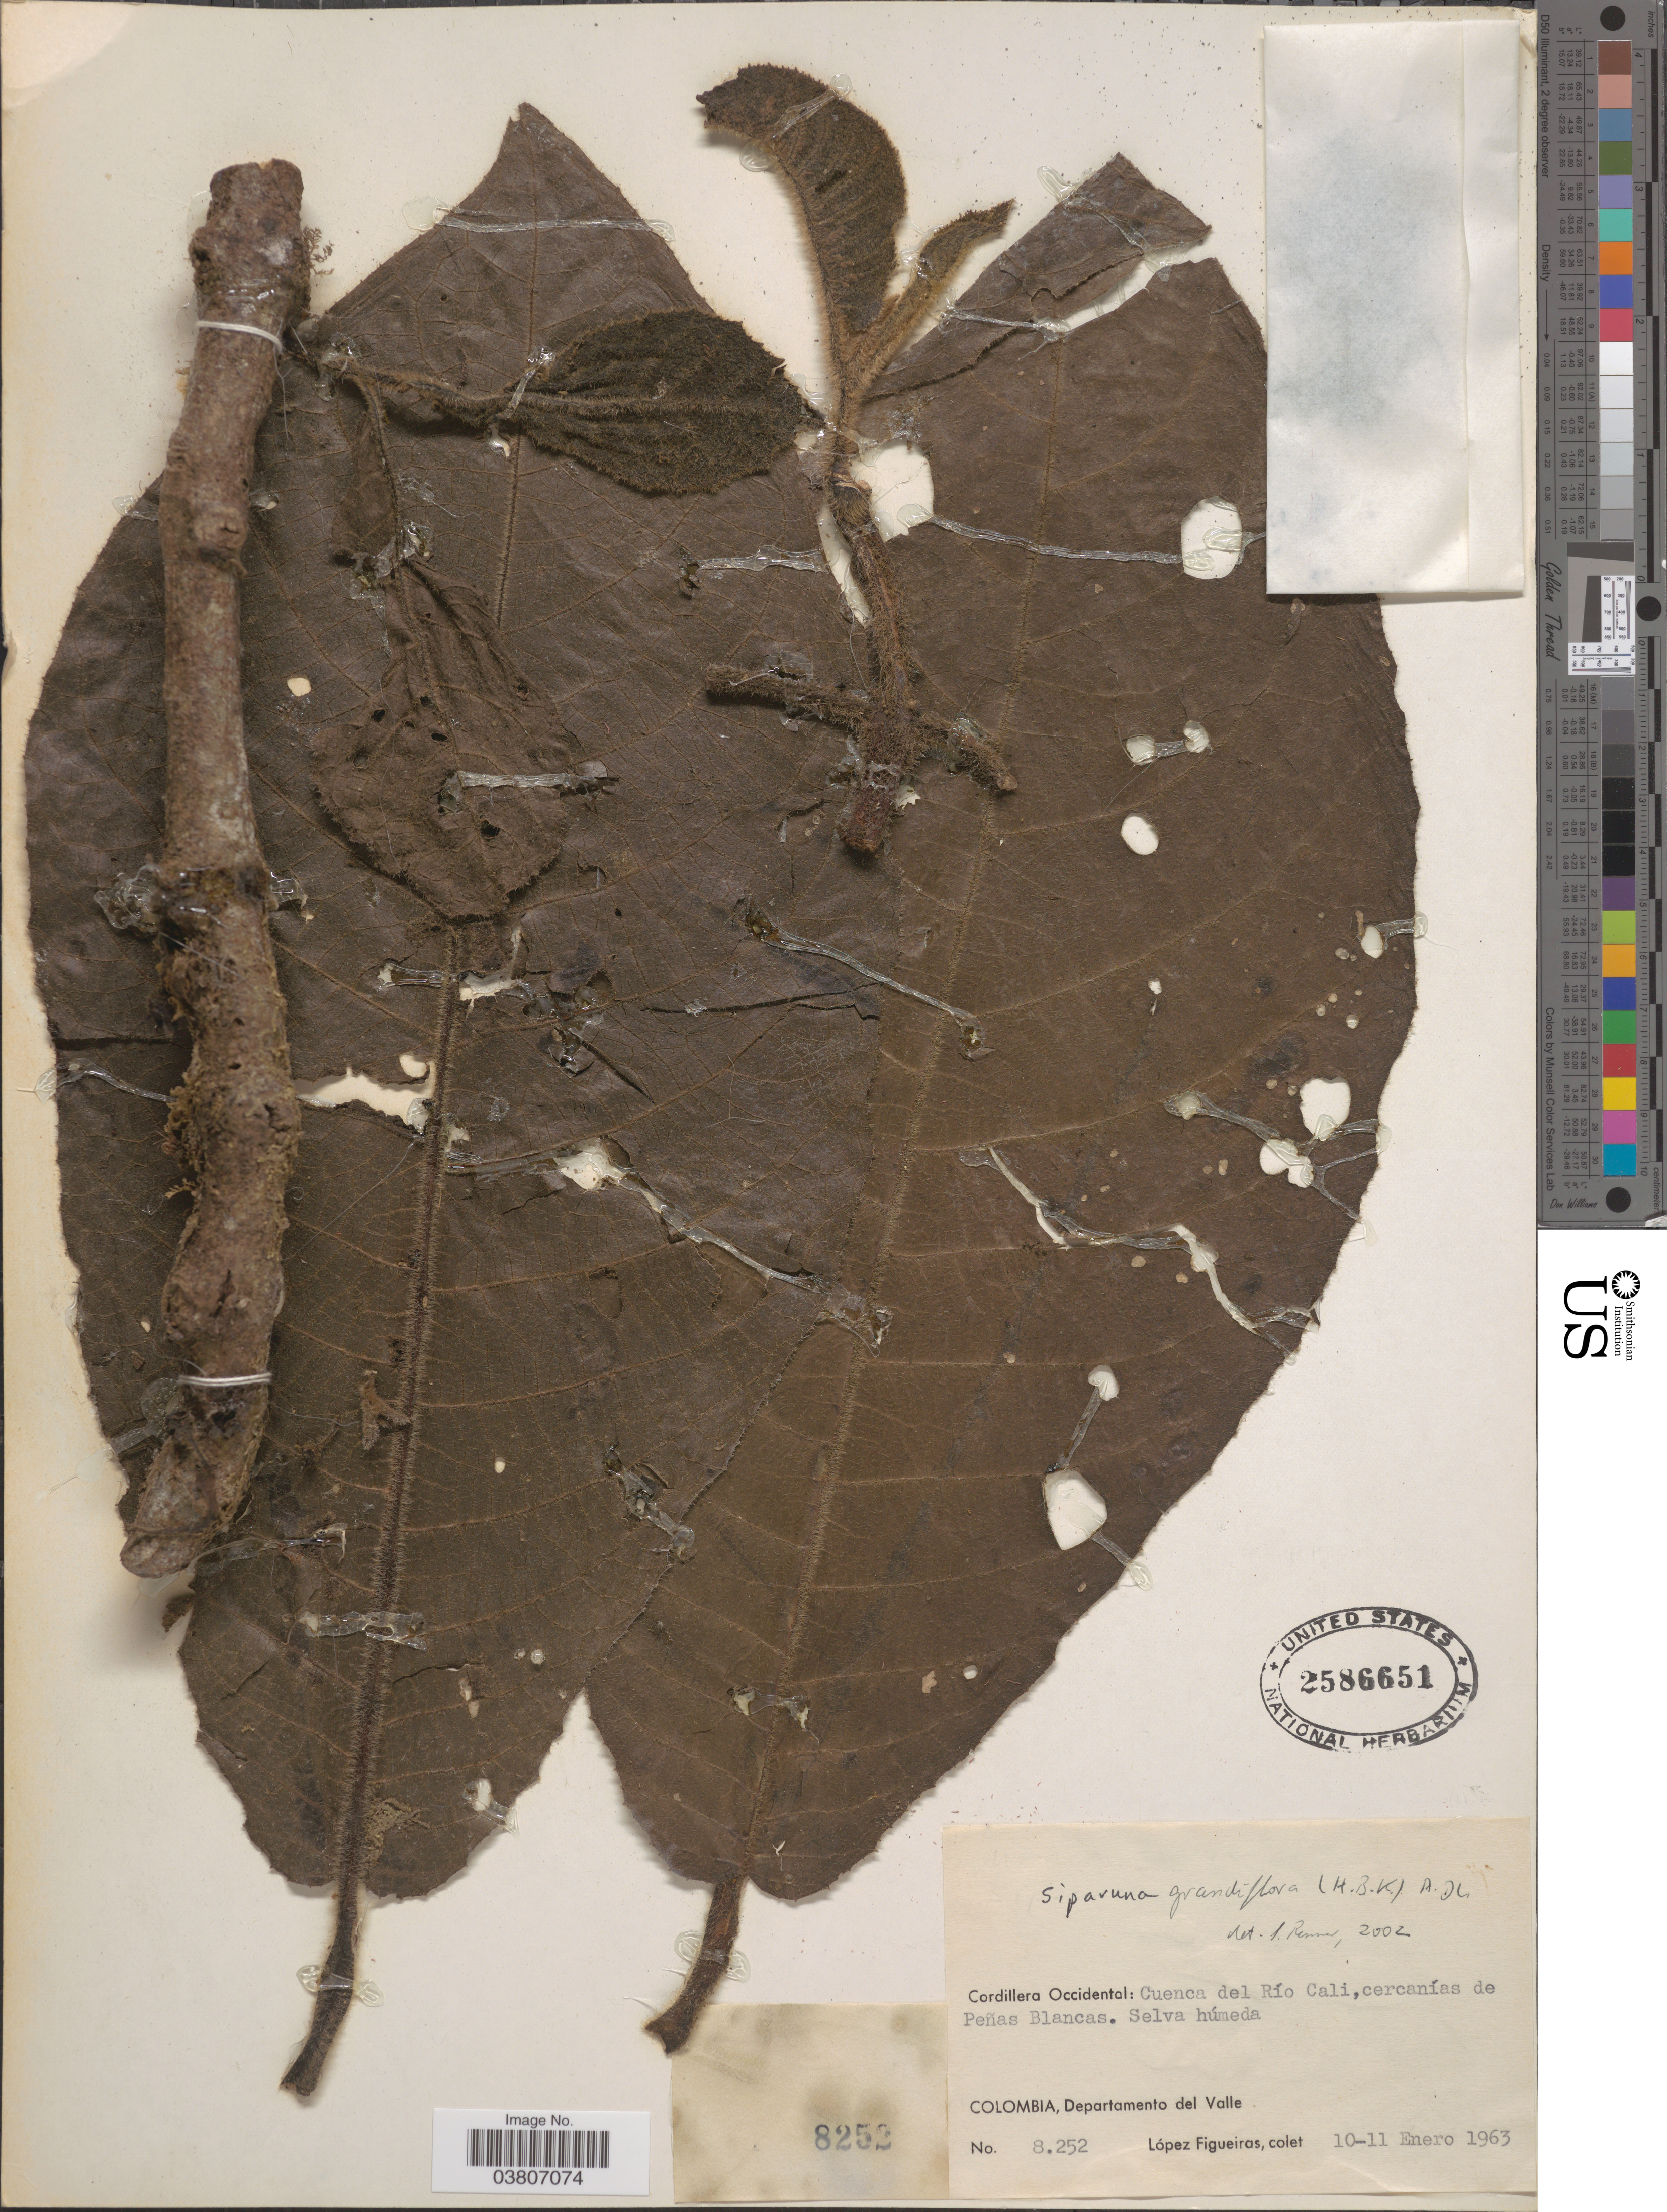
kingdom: Plantae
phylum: Tracheophyta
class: Magnoliopsida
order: Laurales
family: Siparunaceae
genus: Siparuna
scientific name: Siparuna grandiflora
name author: (Kunth) A. DC.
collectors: M. López Figueiras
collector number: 8252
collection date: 1963-01-10/1963-01-11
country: Colombia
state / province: Valle del Cauca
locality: Cordillera Occidental: Cuenca del Río Cali, cercanías de Peñas Blancas. Selva húmeda. Departamento del Valle.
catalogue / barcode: US 2586651